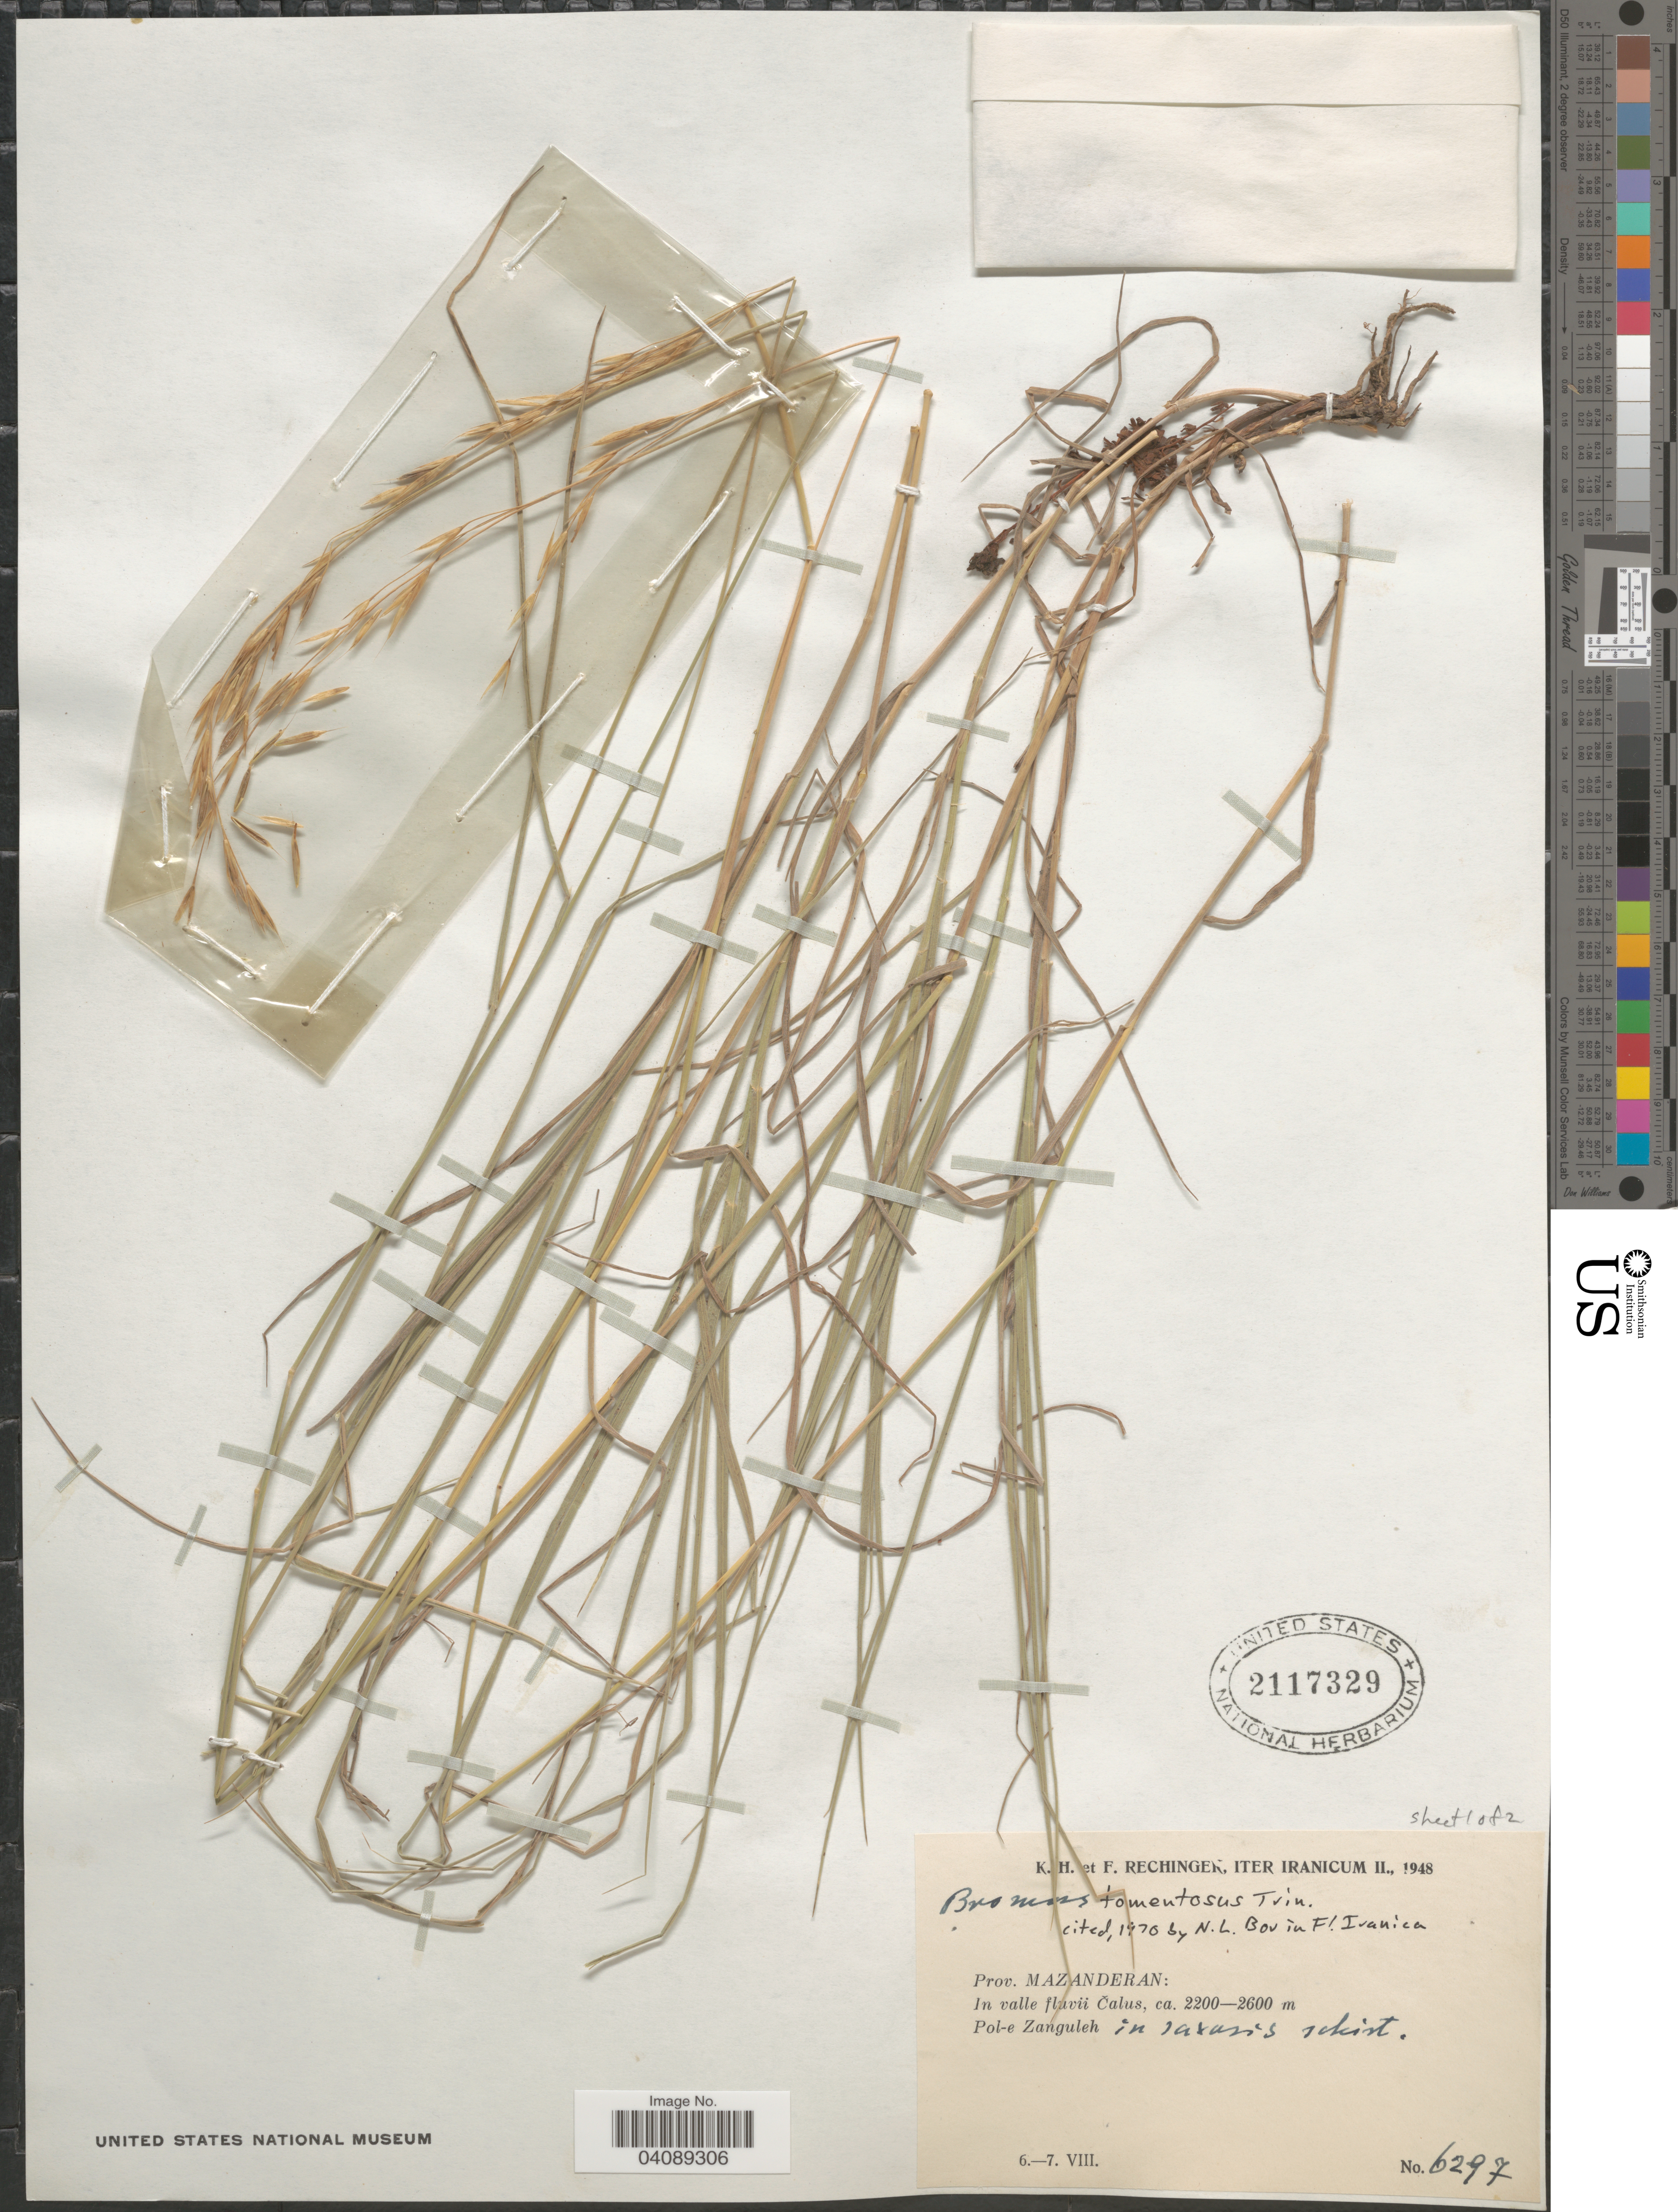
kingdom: Plantae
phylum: Tracheophyta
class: Liliopsida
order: Poales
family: Poaceae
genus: Bromus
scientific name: Bromus tomentosus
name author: Trin.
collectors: K. H. Rechinger & F. Rechinger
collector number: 6297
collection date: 1948-08-06/1948-08-07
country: Iran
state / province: Mazandaran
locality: Iter Iranicum II., 1948. Prov. Mazanderan: In valle fluvii Čalus, Pol-e Zanguleh in saxosis schist.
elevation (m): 2200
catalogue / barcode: US 2117329